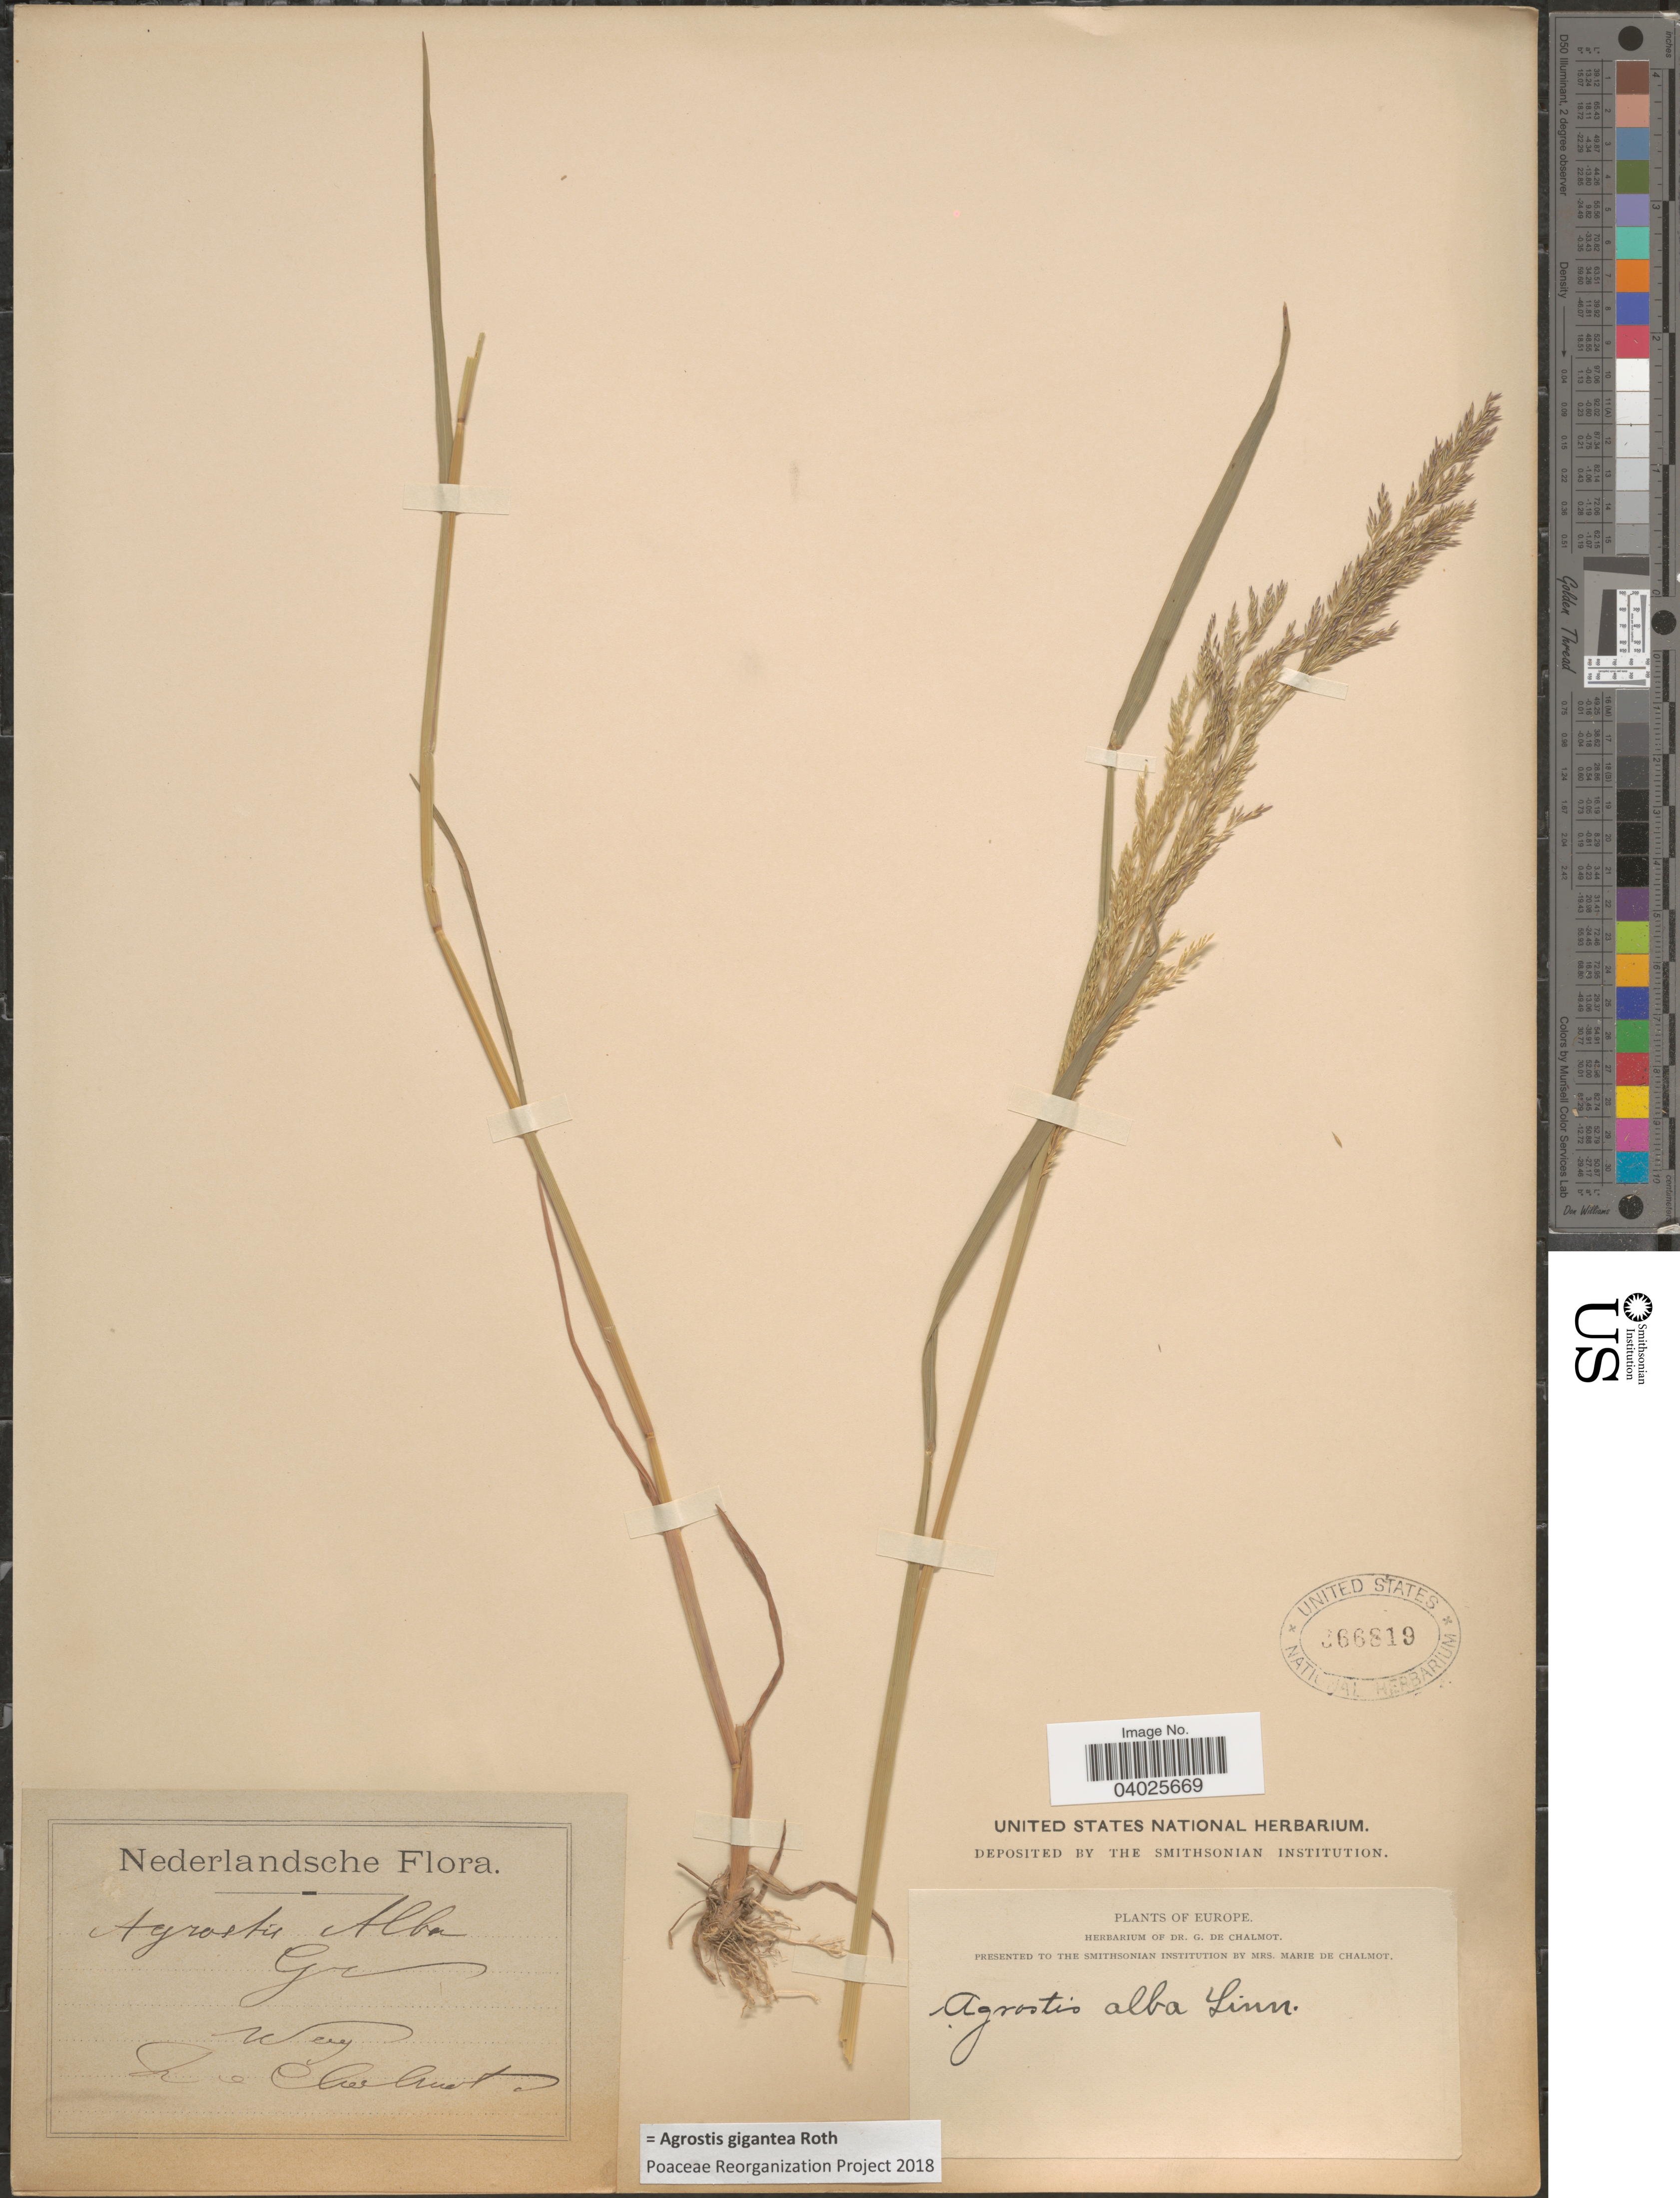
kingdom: Plantae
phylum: Tracheophyta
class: Liliopsida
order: Poales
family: Poaceae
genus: Agrostis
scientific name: Agrostis gigantea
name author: Roth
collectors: G. de Chalmot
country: Netherlands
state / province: Gelderland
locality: Nederlandsche. Wag.